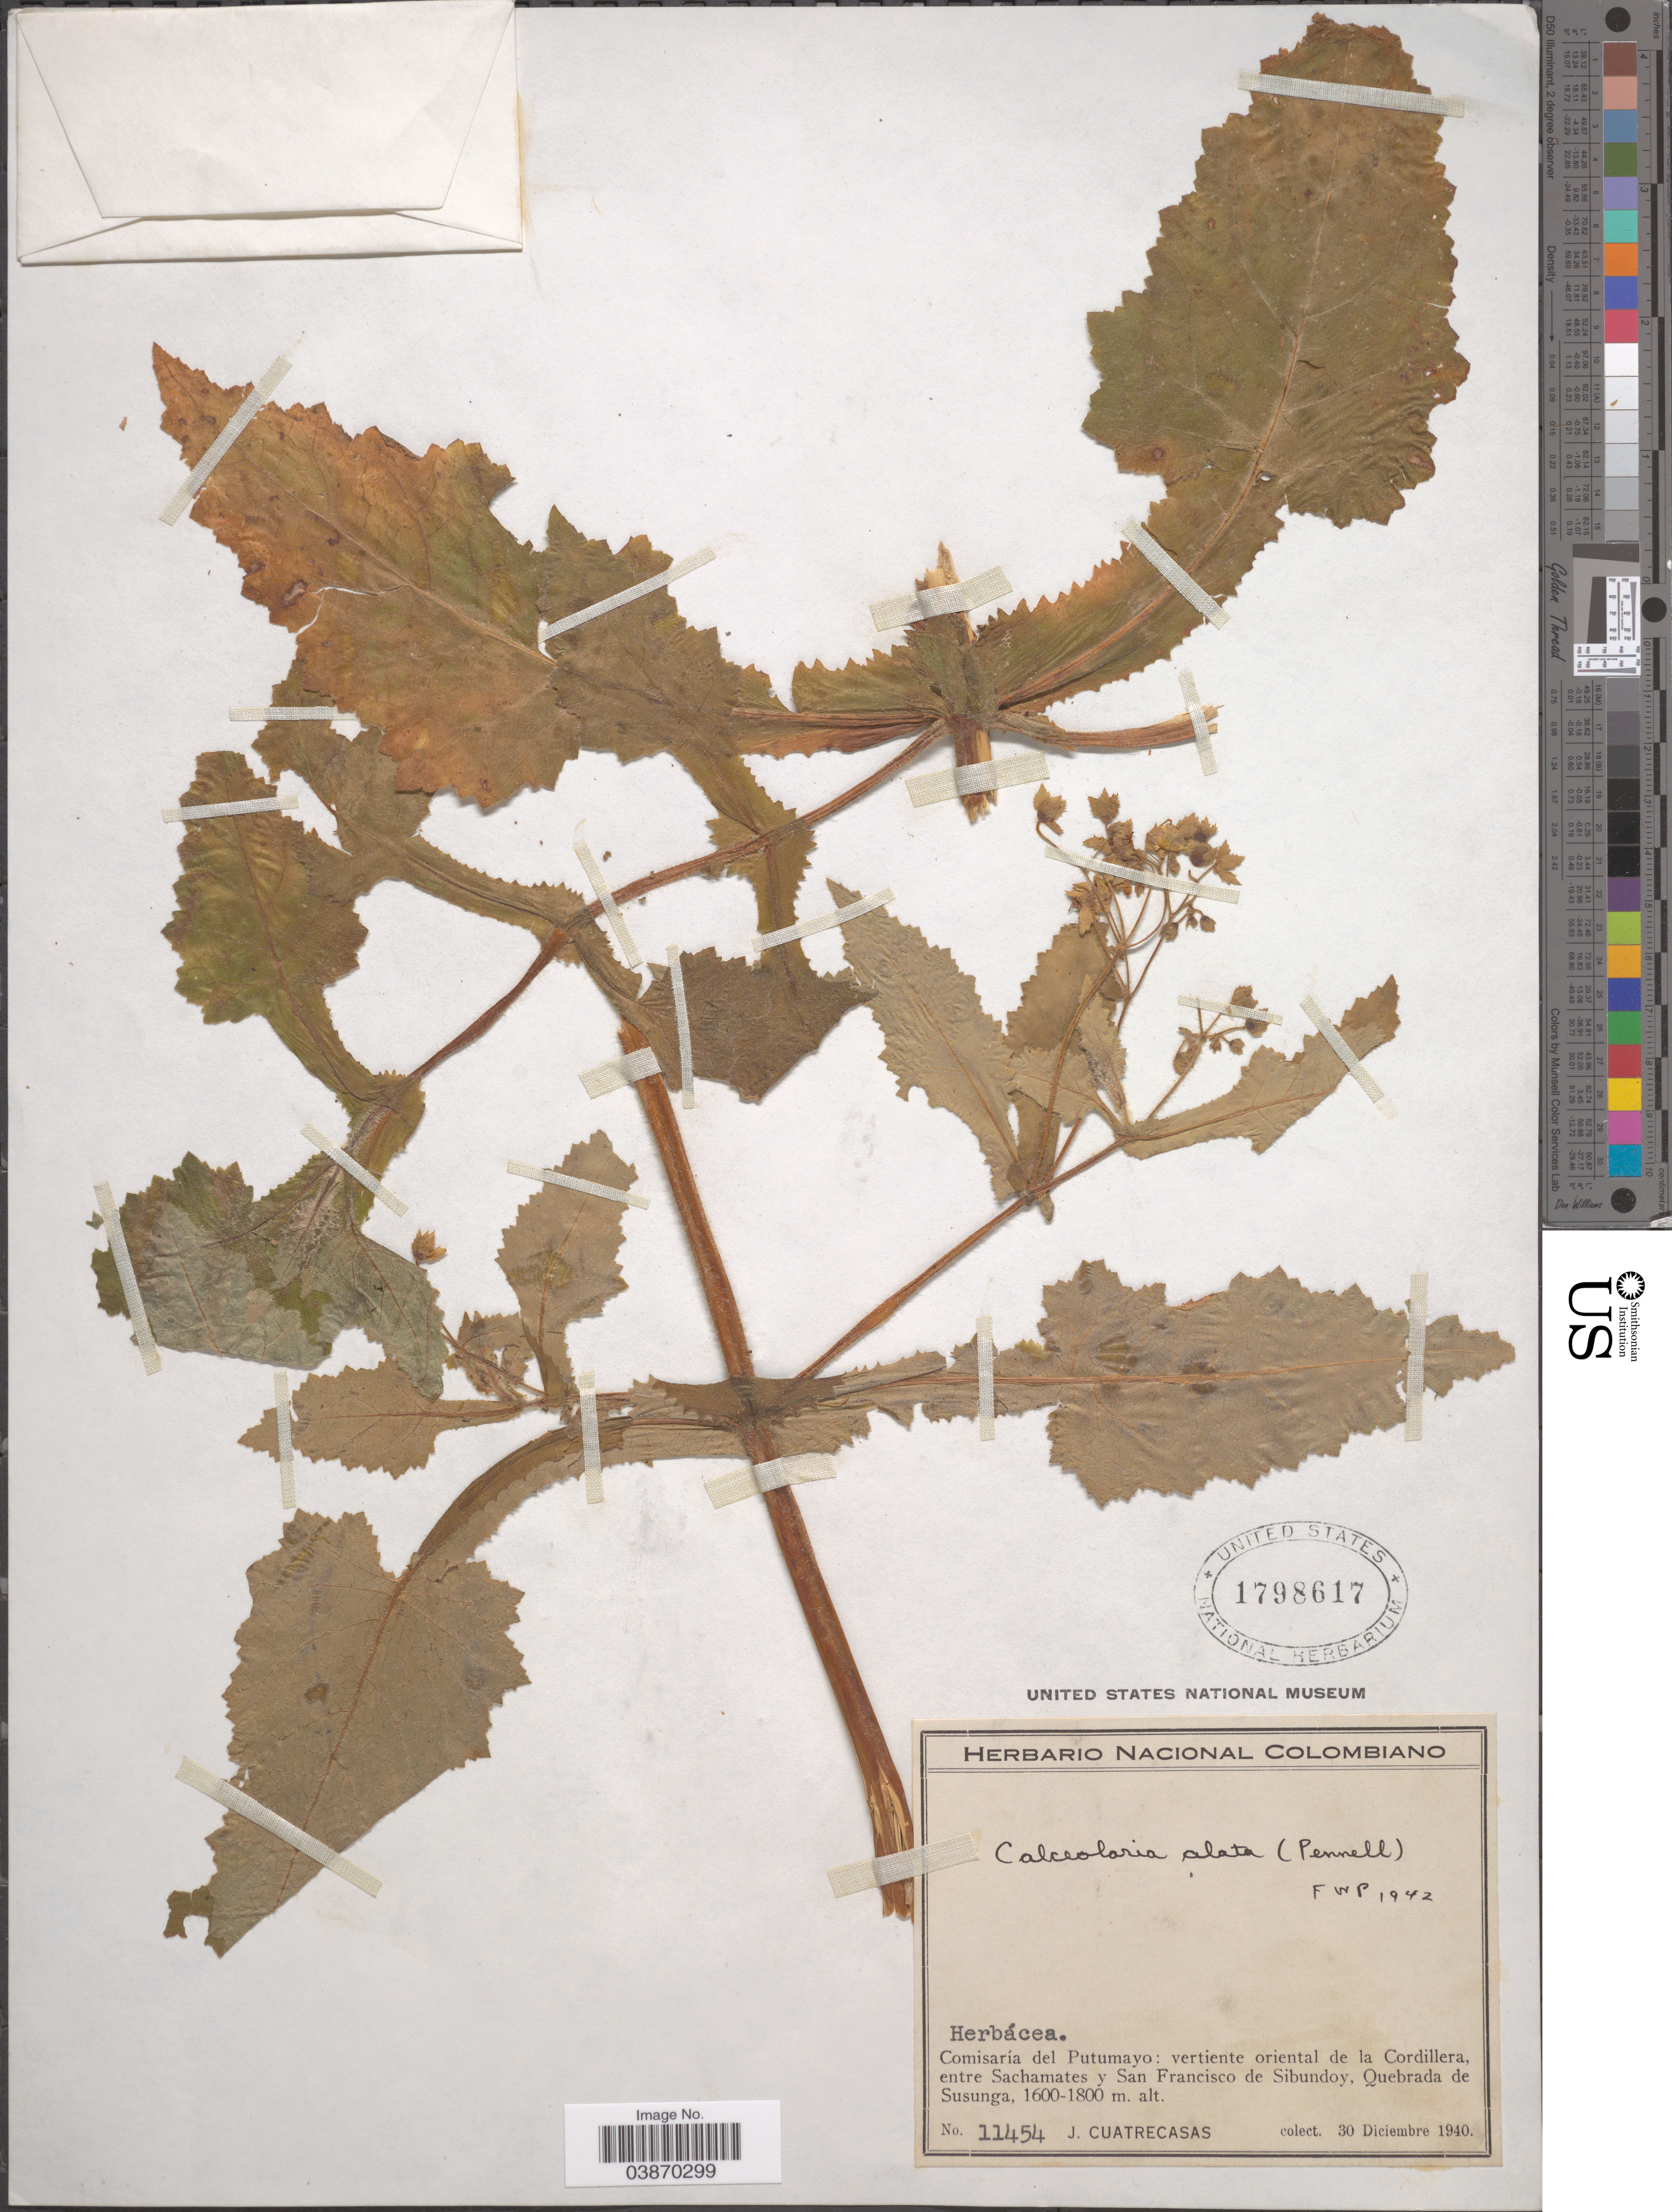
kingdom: Plantae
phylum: Tracheophyta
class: Magnoliopsida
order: Lamiales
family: Calceolariaceae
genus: Calceolaria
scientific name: Calceolaria alata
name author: (Pennell) Pennell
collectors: J. Cuatrecasas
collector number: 11454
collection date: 1940-12-30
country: Colombia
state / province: Putumayo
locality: Comisaría del Putumayo: vertiente oriental de la Cordillera, entre Sachamates y San Francisco de Sibundoy, Quebrada de Susunga.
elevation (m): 1600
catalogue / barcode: US 1798617